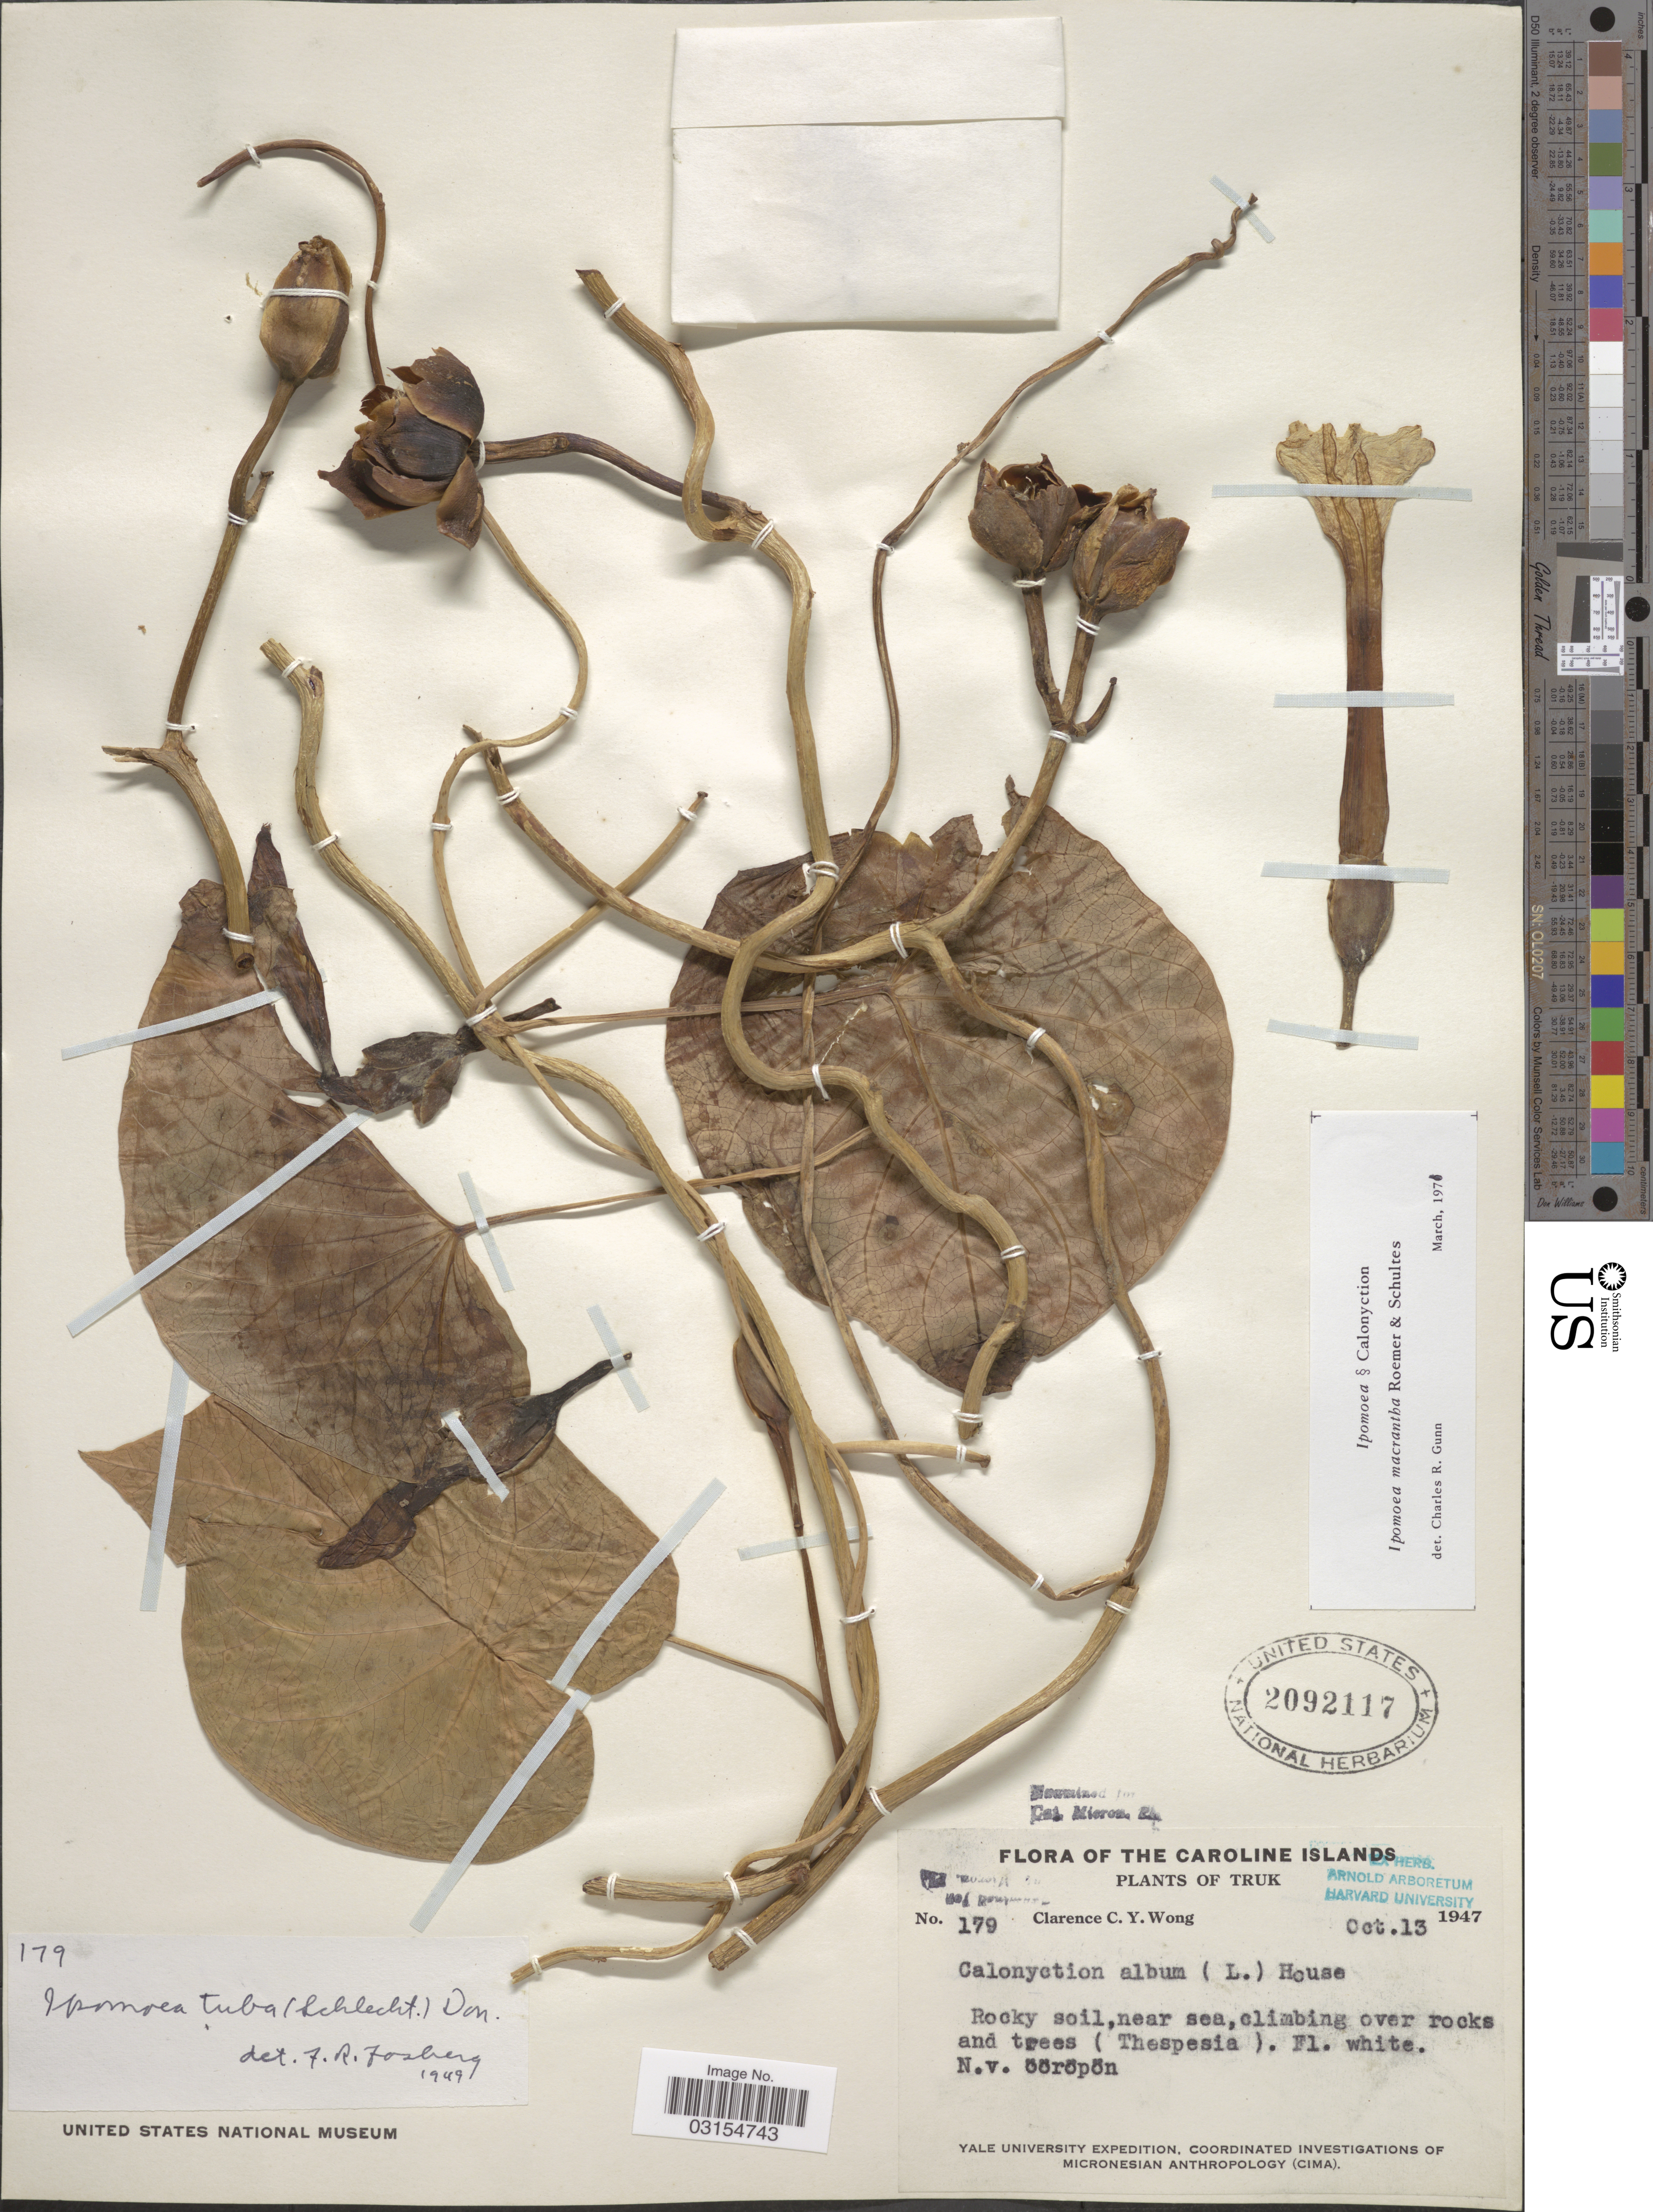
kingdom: Plantae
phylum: Tracheophyta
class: Magnoliopsida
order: Solanales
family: Convolvulaceae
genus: Ipomoea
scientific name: Ipomoea violacea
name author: L.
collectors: C. Wong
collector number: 179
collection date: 1947-10-13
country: Micronesia, Federated States of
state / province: Truk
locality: The Caroline Islands, Rocky soil, near sea, climbing over rocks and trees (Thespesia).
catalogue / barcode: US 2092117